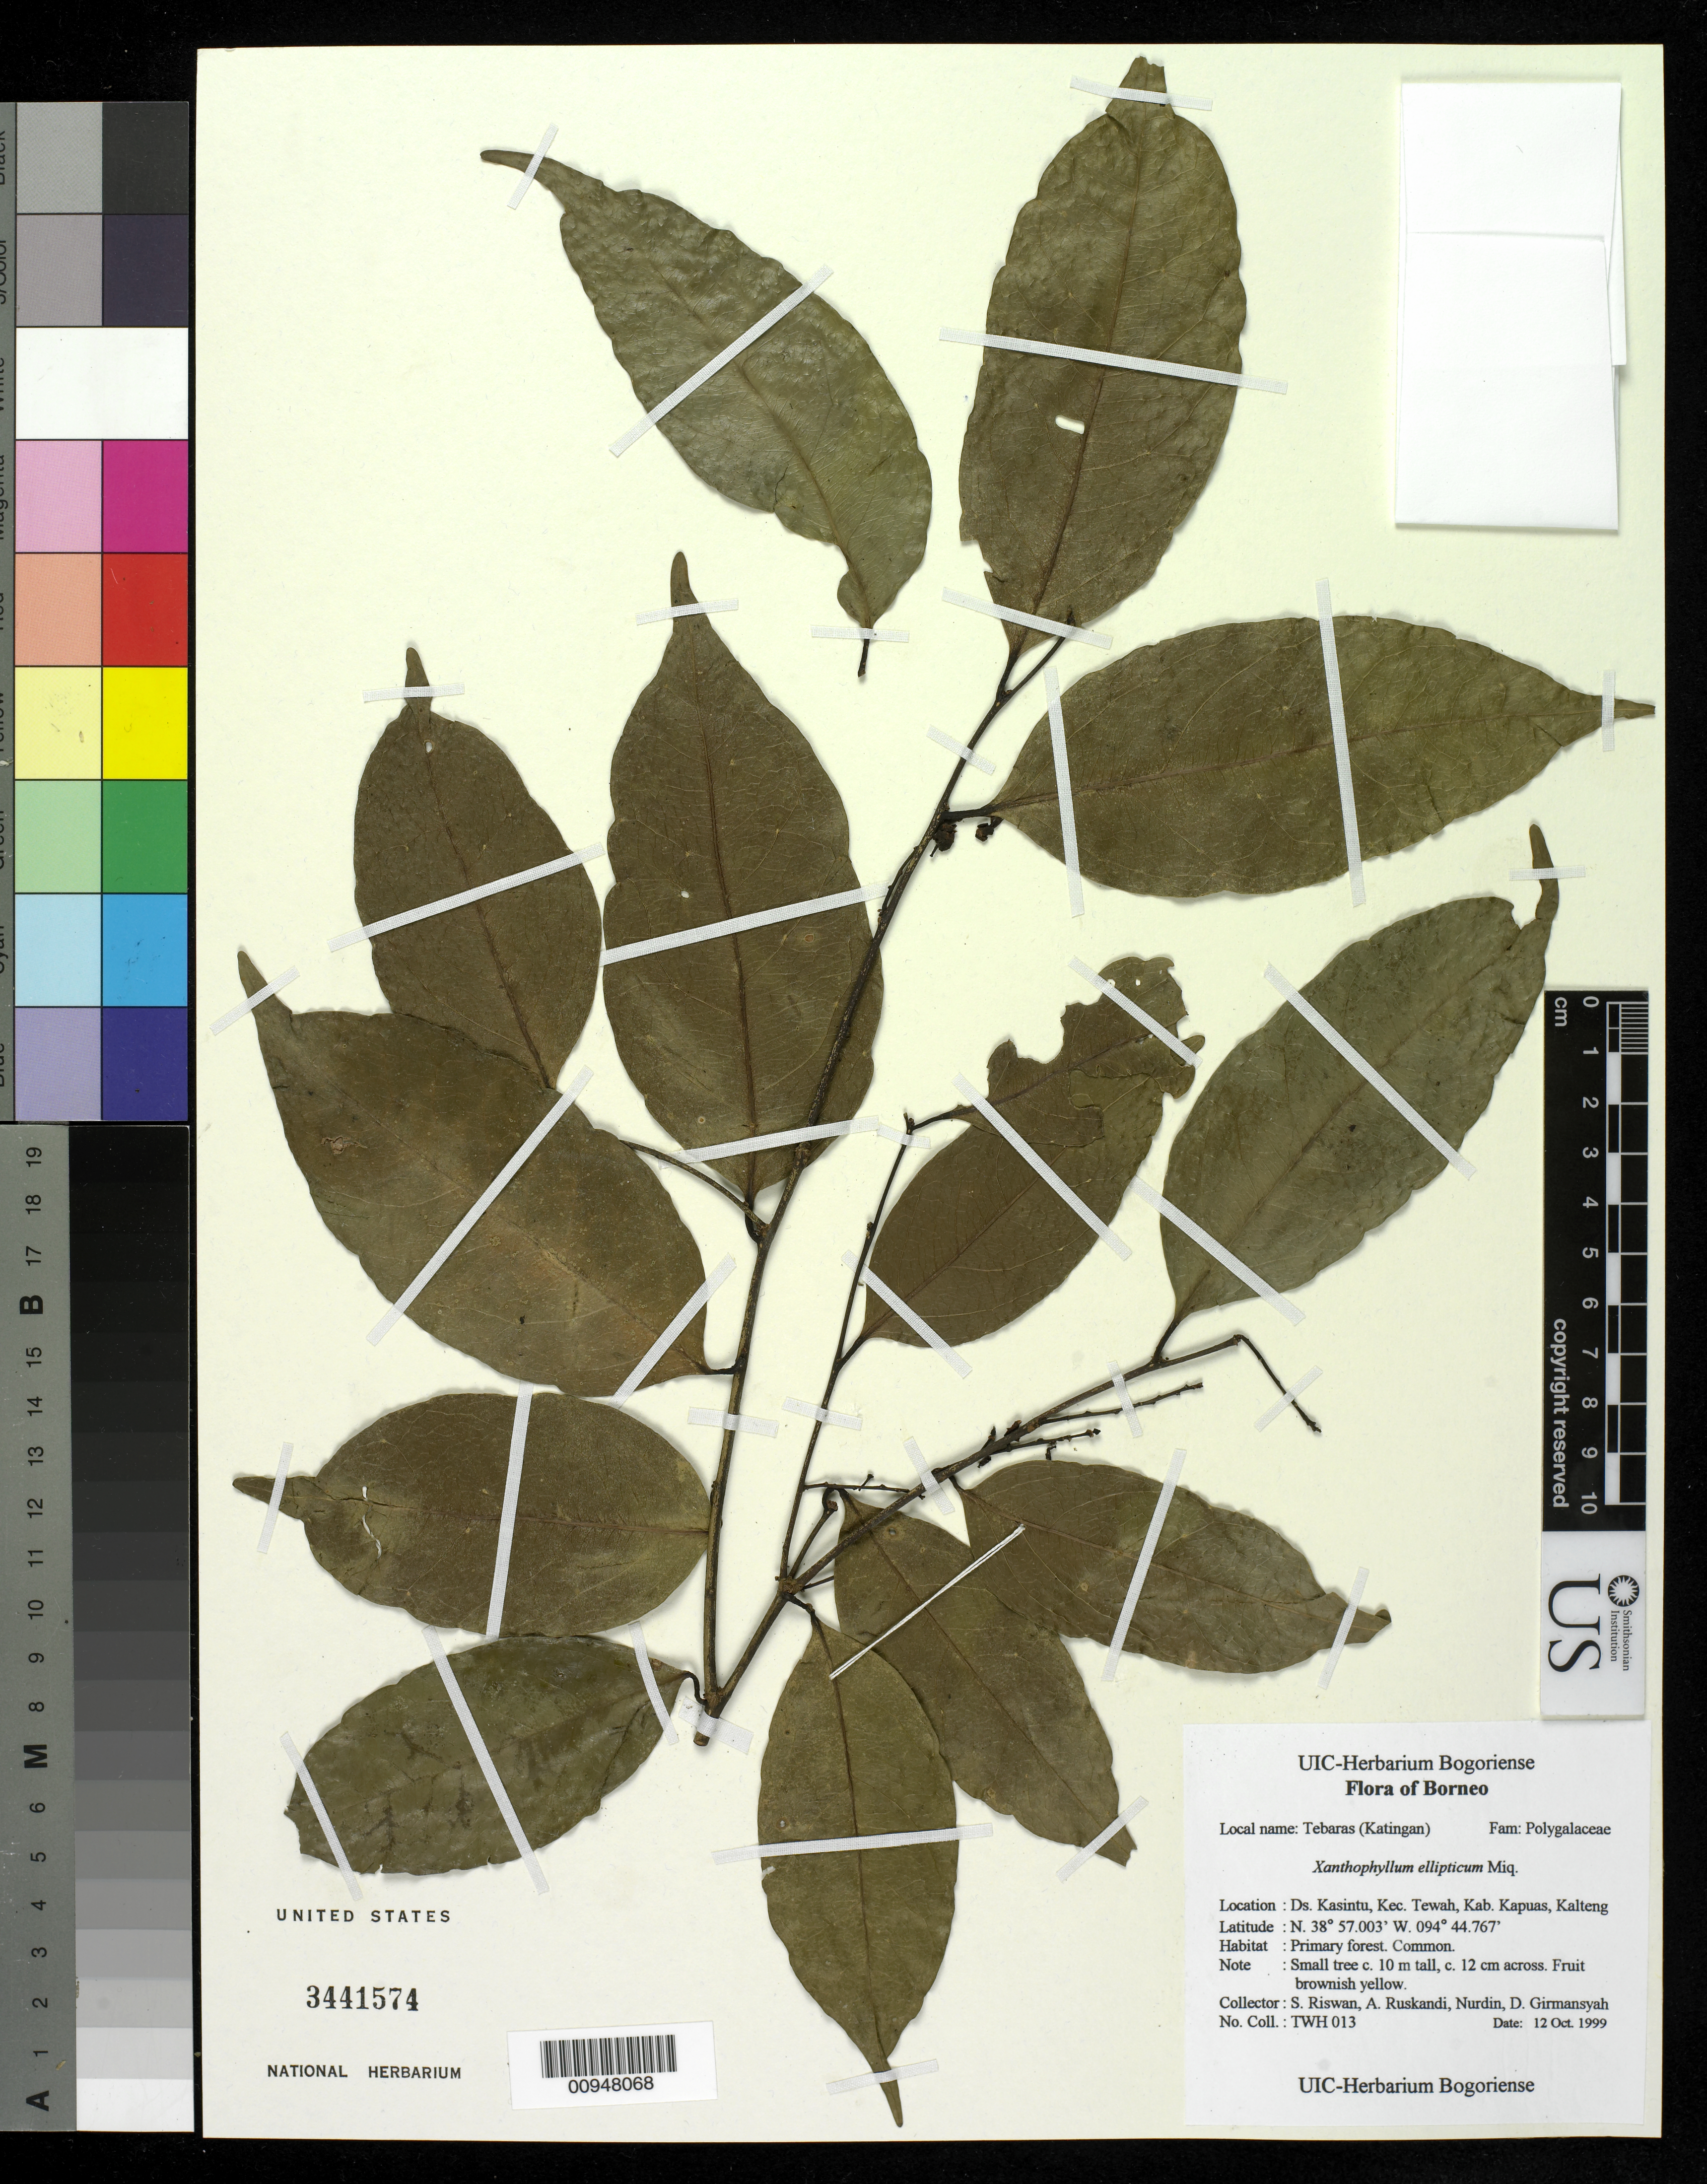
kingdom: Plantae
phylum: Tracheophyta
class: Magnoliopsida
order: Fabales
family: Polygalaceae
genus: Xanthophyllum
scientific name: Xanthophyllum ellipticum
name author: Korth. ex Miq.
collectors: S. Riswan, A. Ruskandi, Nurdin, D. & D. Girmansyah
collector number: TWH 013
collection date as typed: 12 Oct 1999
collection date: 1999-10-12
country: Indonesia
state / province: Kalimantan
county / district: Kalimantan Tengah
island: Borneo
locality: Kasintu District, Kec. Tewah, Kab. Kapuas, Kalteng.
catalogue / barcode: US 3441574